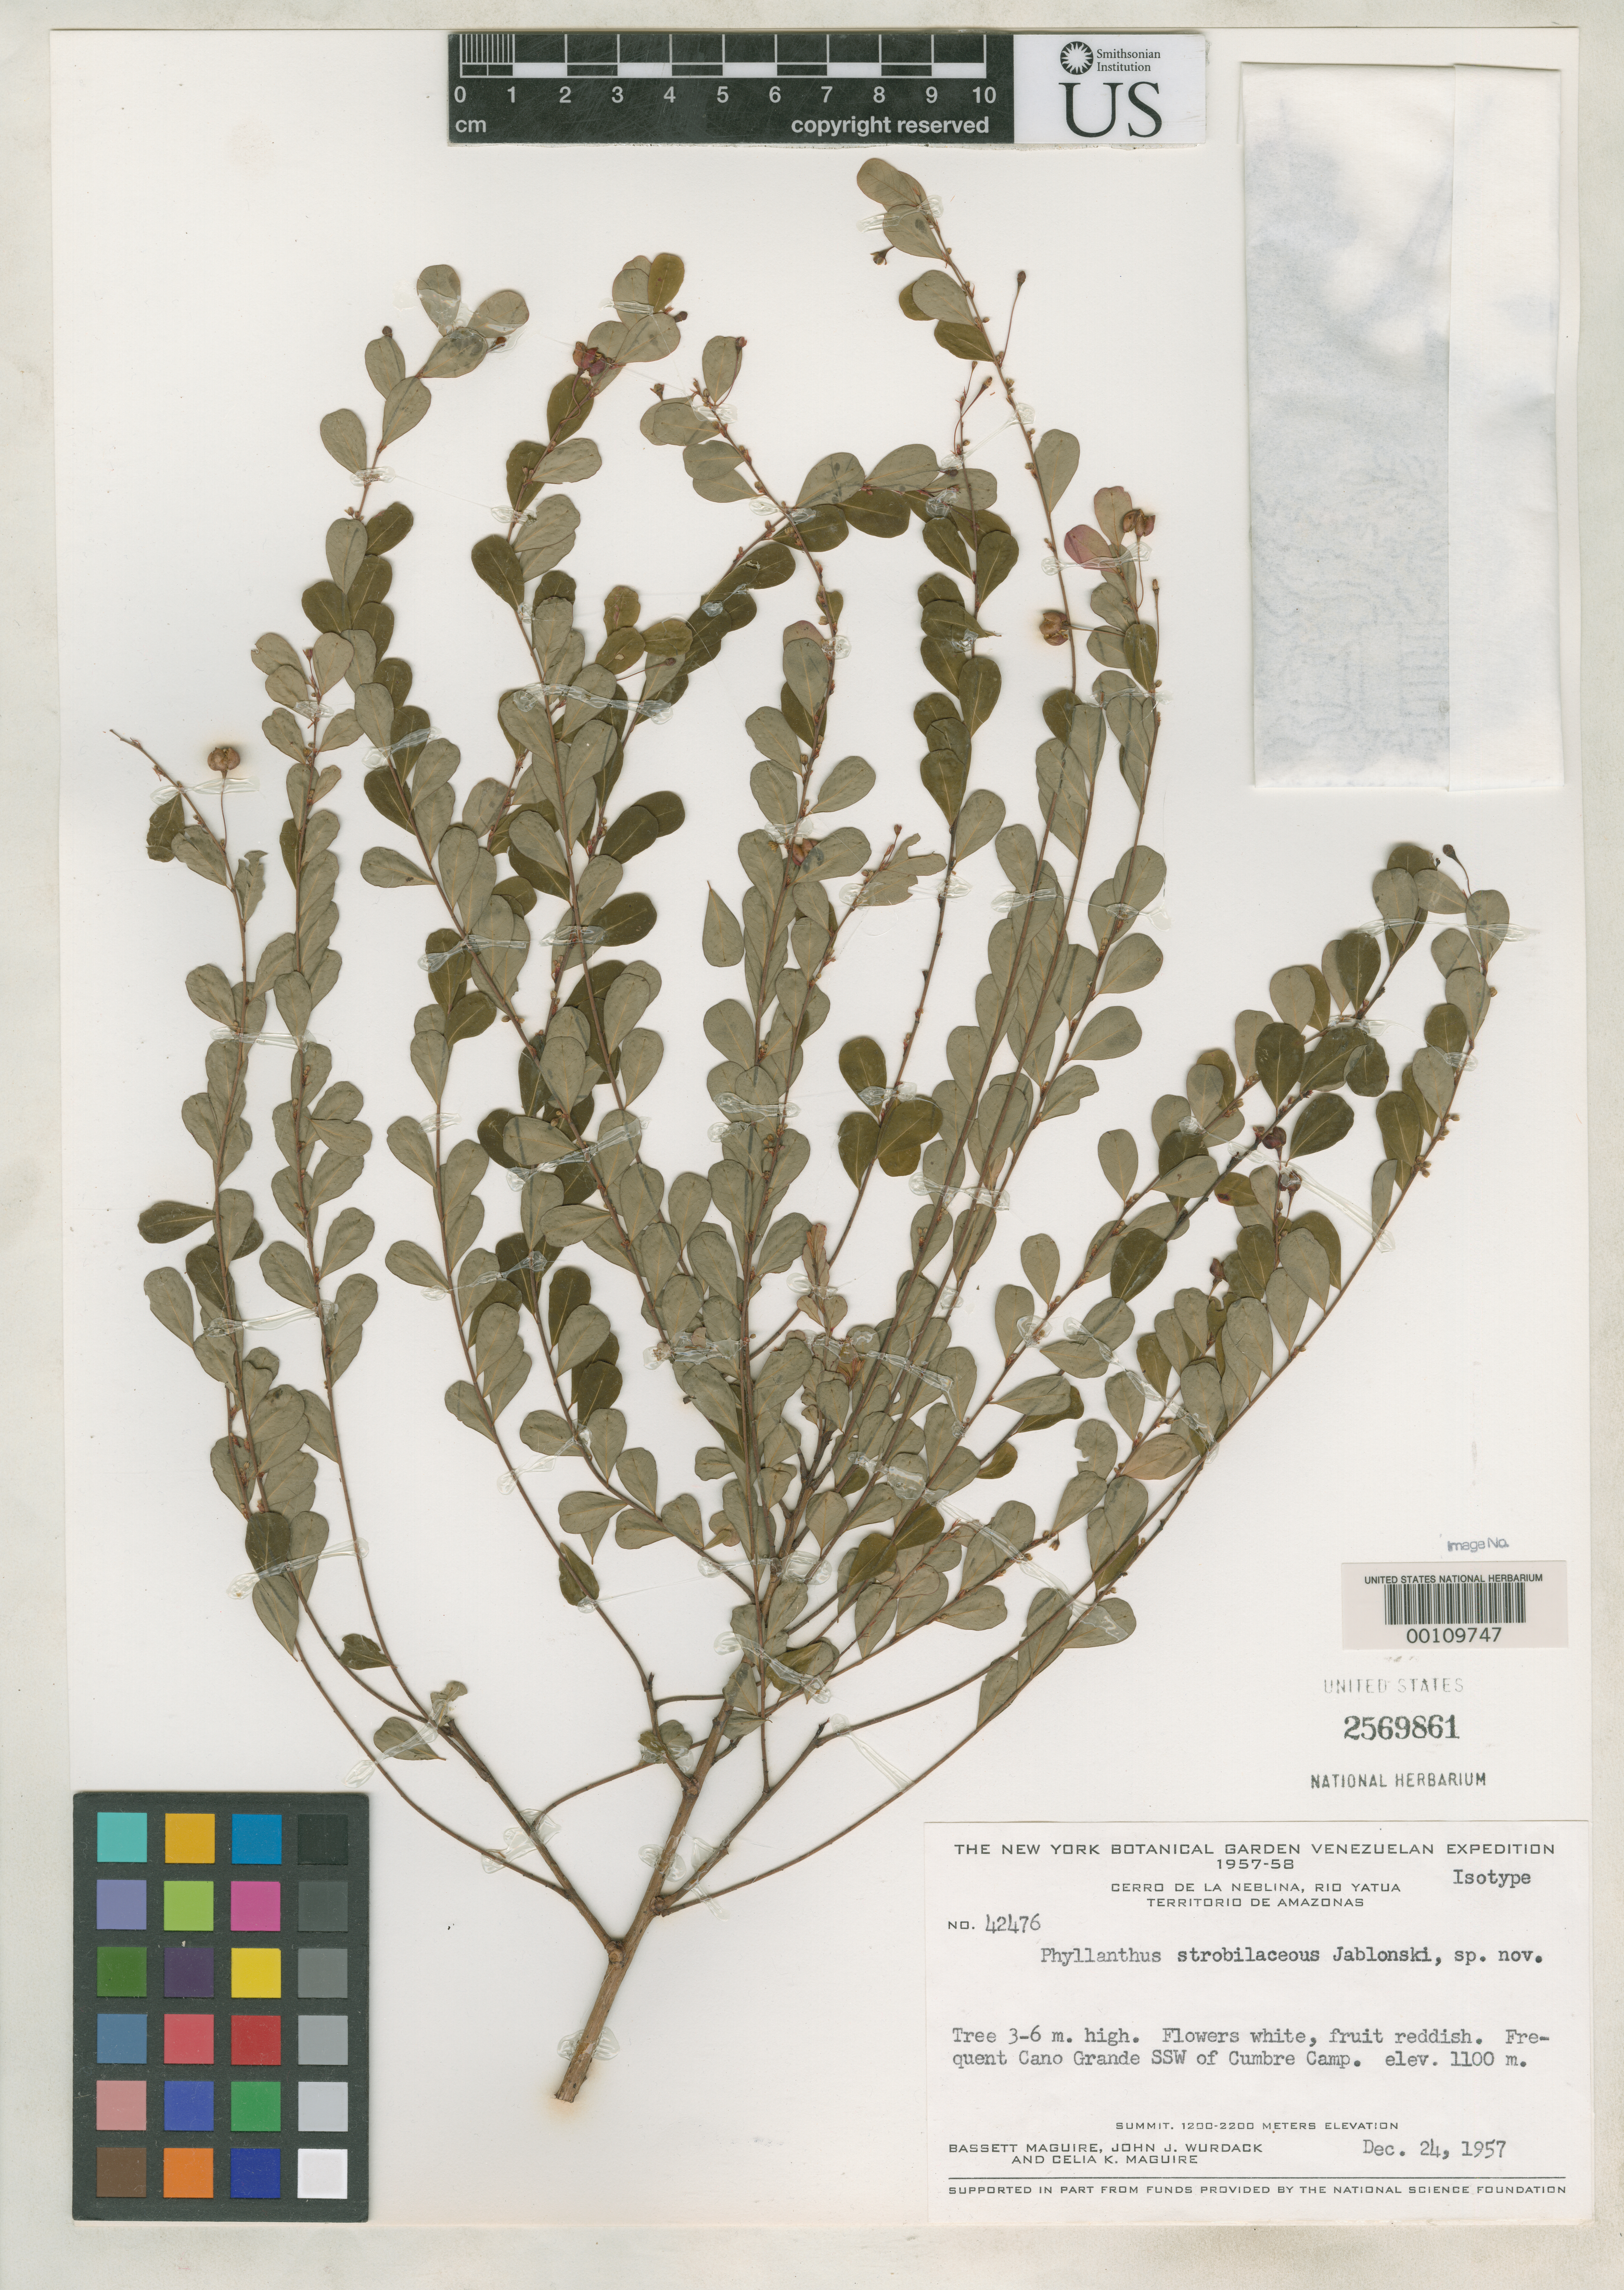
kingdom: Plantae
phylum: Tracheophyta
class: Magnoliopsida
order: Malpighiales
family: Phyllanthaceae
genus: Phyllanthus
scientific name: Phyllanthus strobilaceus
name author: Jabl.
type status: Isotype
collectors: B. Maguire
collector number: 42476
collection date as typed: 24 Dec 1957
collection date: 1957-12-24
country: Venezuela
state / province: Amazonas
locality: Cerro de la Neblina.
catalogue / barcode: US 2569861